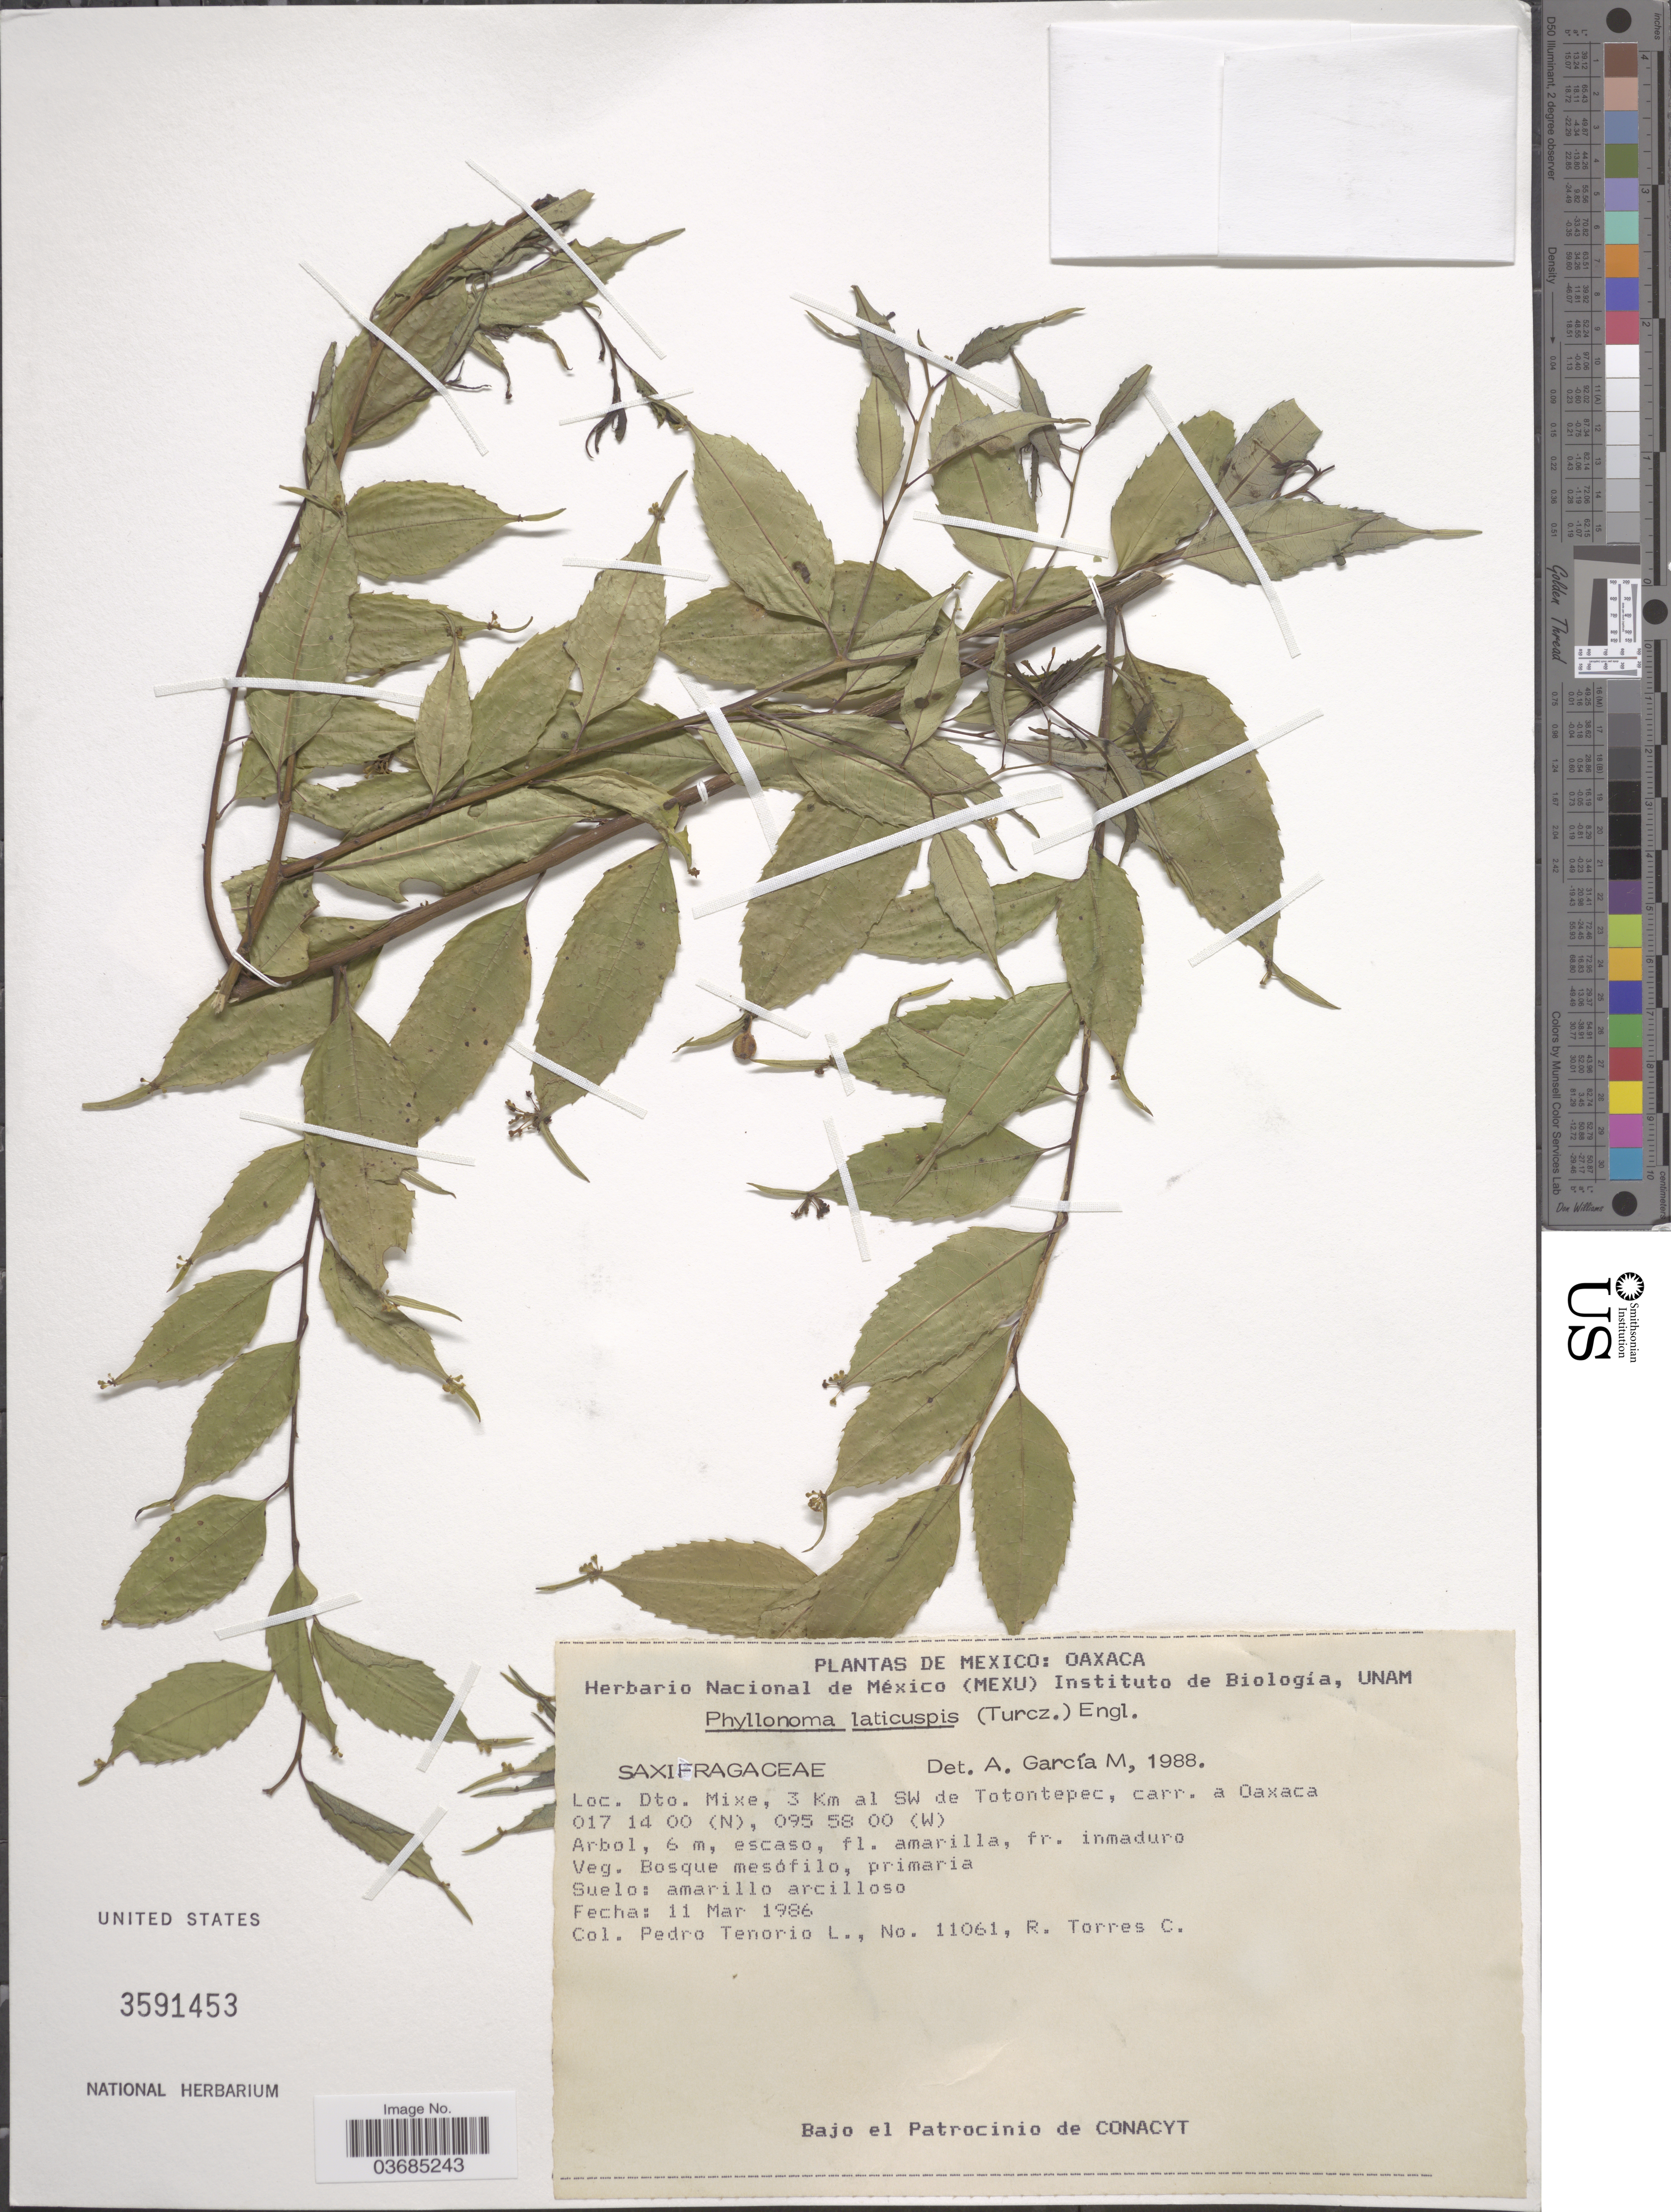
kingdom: Plantae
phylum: Tracheophyta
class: Magnoliopsida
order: Aquifoliales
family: Phyllonomaceae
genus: Phyllonoma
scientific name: Phyllonoma laticuspis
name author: (Turcz.) Engl.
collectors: P. Tenorio L. & R. Torres C.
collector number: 11061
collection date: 1986-03-11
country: Mexico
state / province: Oaxaca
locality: Dto. Mixe, 3 Km al SW de Totontepec, carr. a Oaxaca.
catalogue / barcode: US 3591453